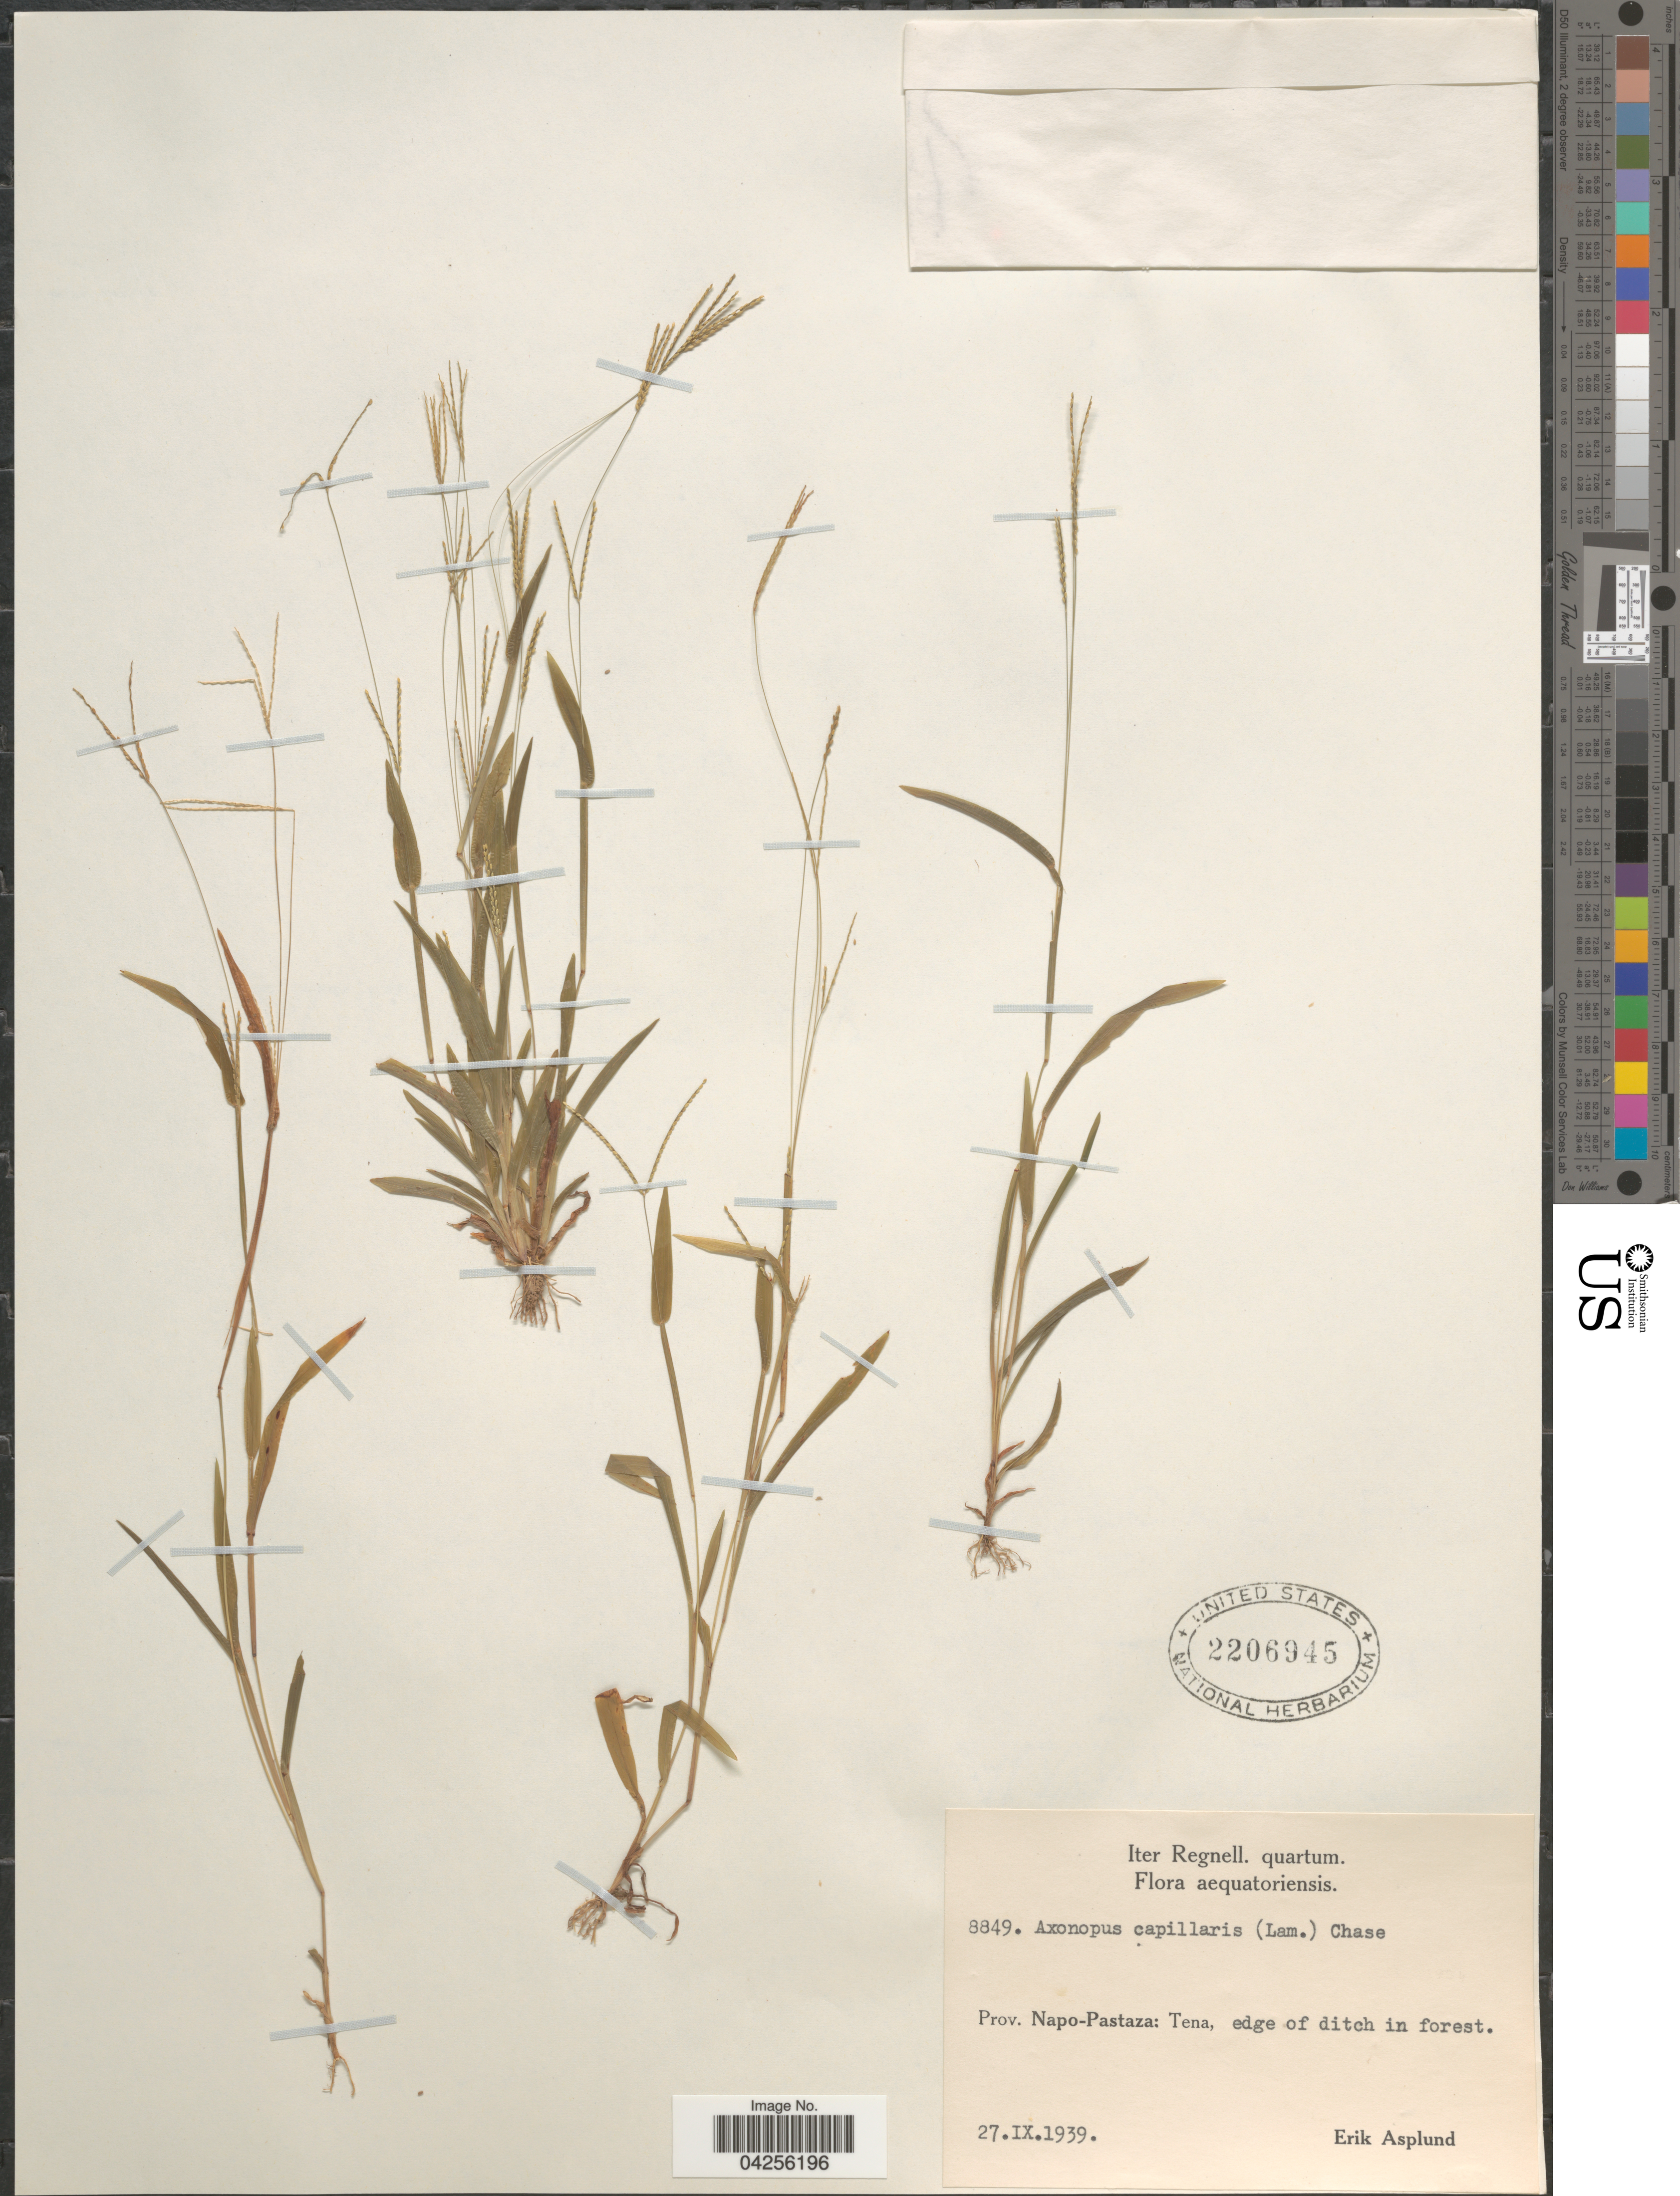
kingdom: Plantae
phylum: Tracheophyta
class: Liliopsida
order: Poales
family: Poaceae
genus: Axonopus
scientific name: Axonopus capillaris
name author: (Lam.) Chase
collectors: E. Asplund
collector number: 8849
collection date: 1939-09-27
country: Ecuador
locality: Iter Regnell. quartum. Prov. Napo-Pastaza: Tena, edge of ditch in forest.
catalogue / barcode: US 2206945